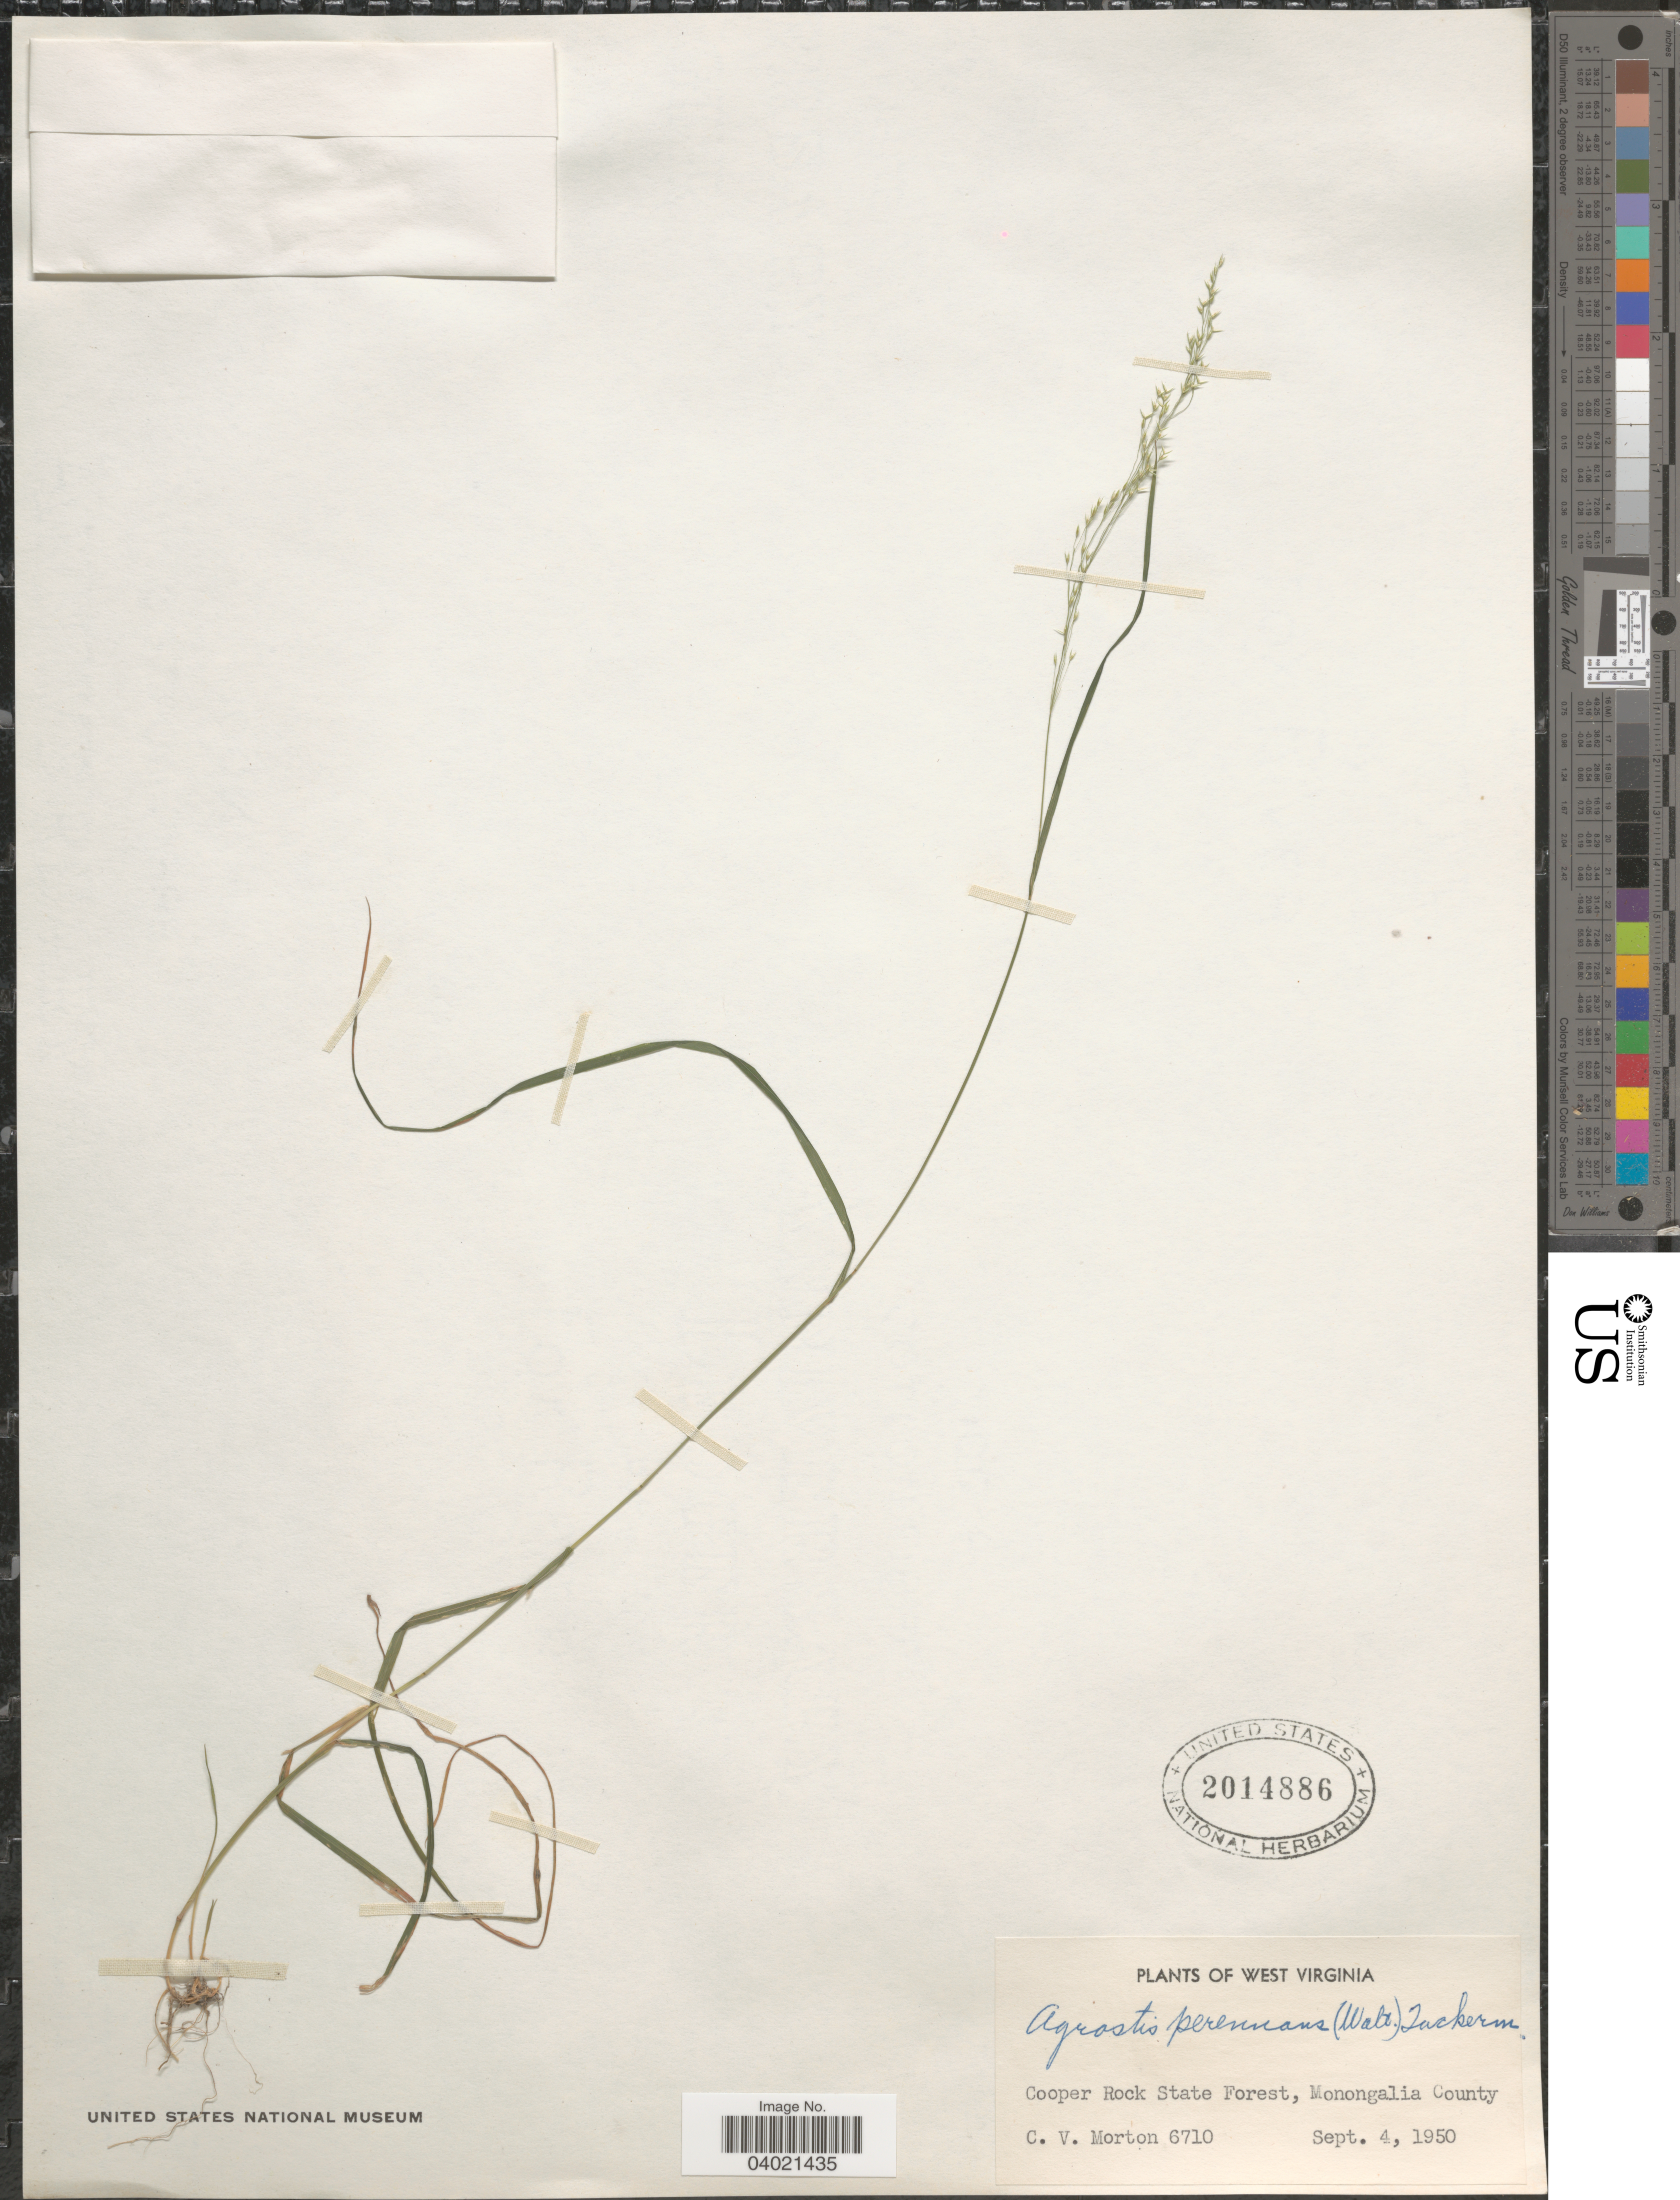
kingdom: Plantae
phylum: Tracheophyta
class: Liliopsida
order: Poales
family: Poaceae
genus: Agrostis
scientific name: Agrostis perennans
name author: (Walter) Tuck.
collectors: C. V. Morton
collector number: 6710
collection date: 1950-09-04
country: United States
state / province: West Virginia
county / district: Monongalia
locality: Cooper Rock State Forest, Monongalia County.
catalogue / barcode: US 2014886